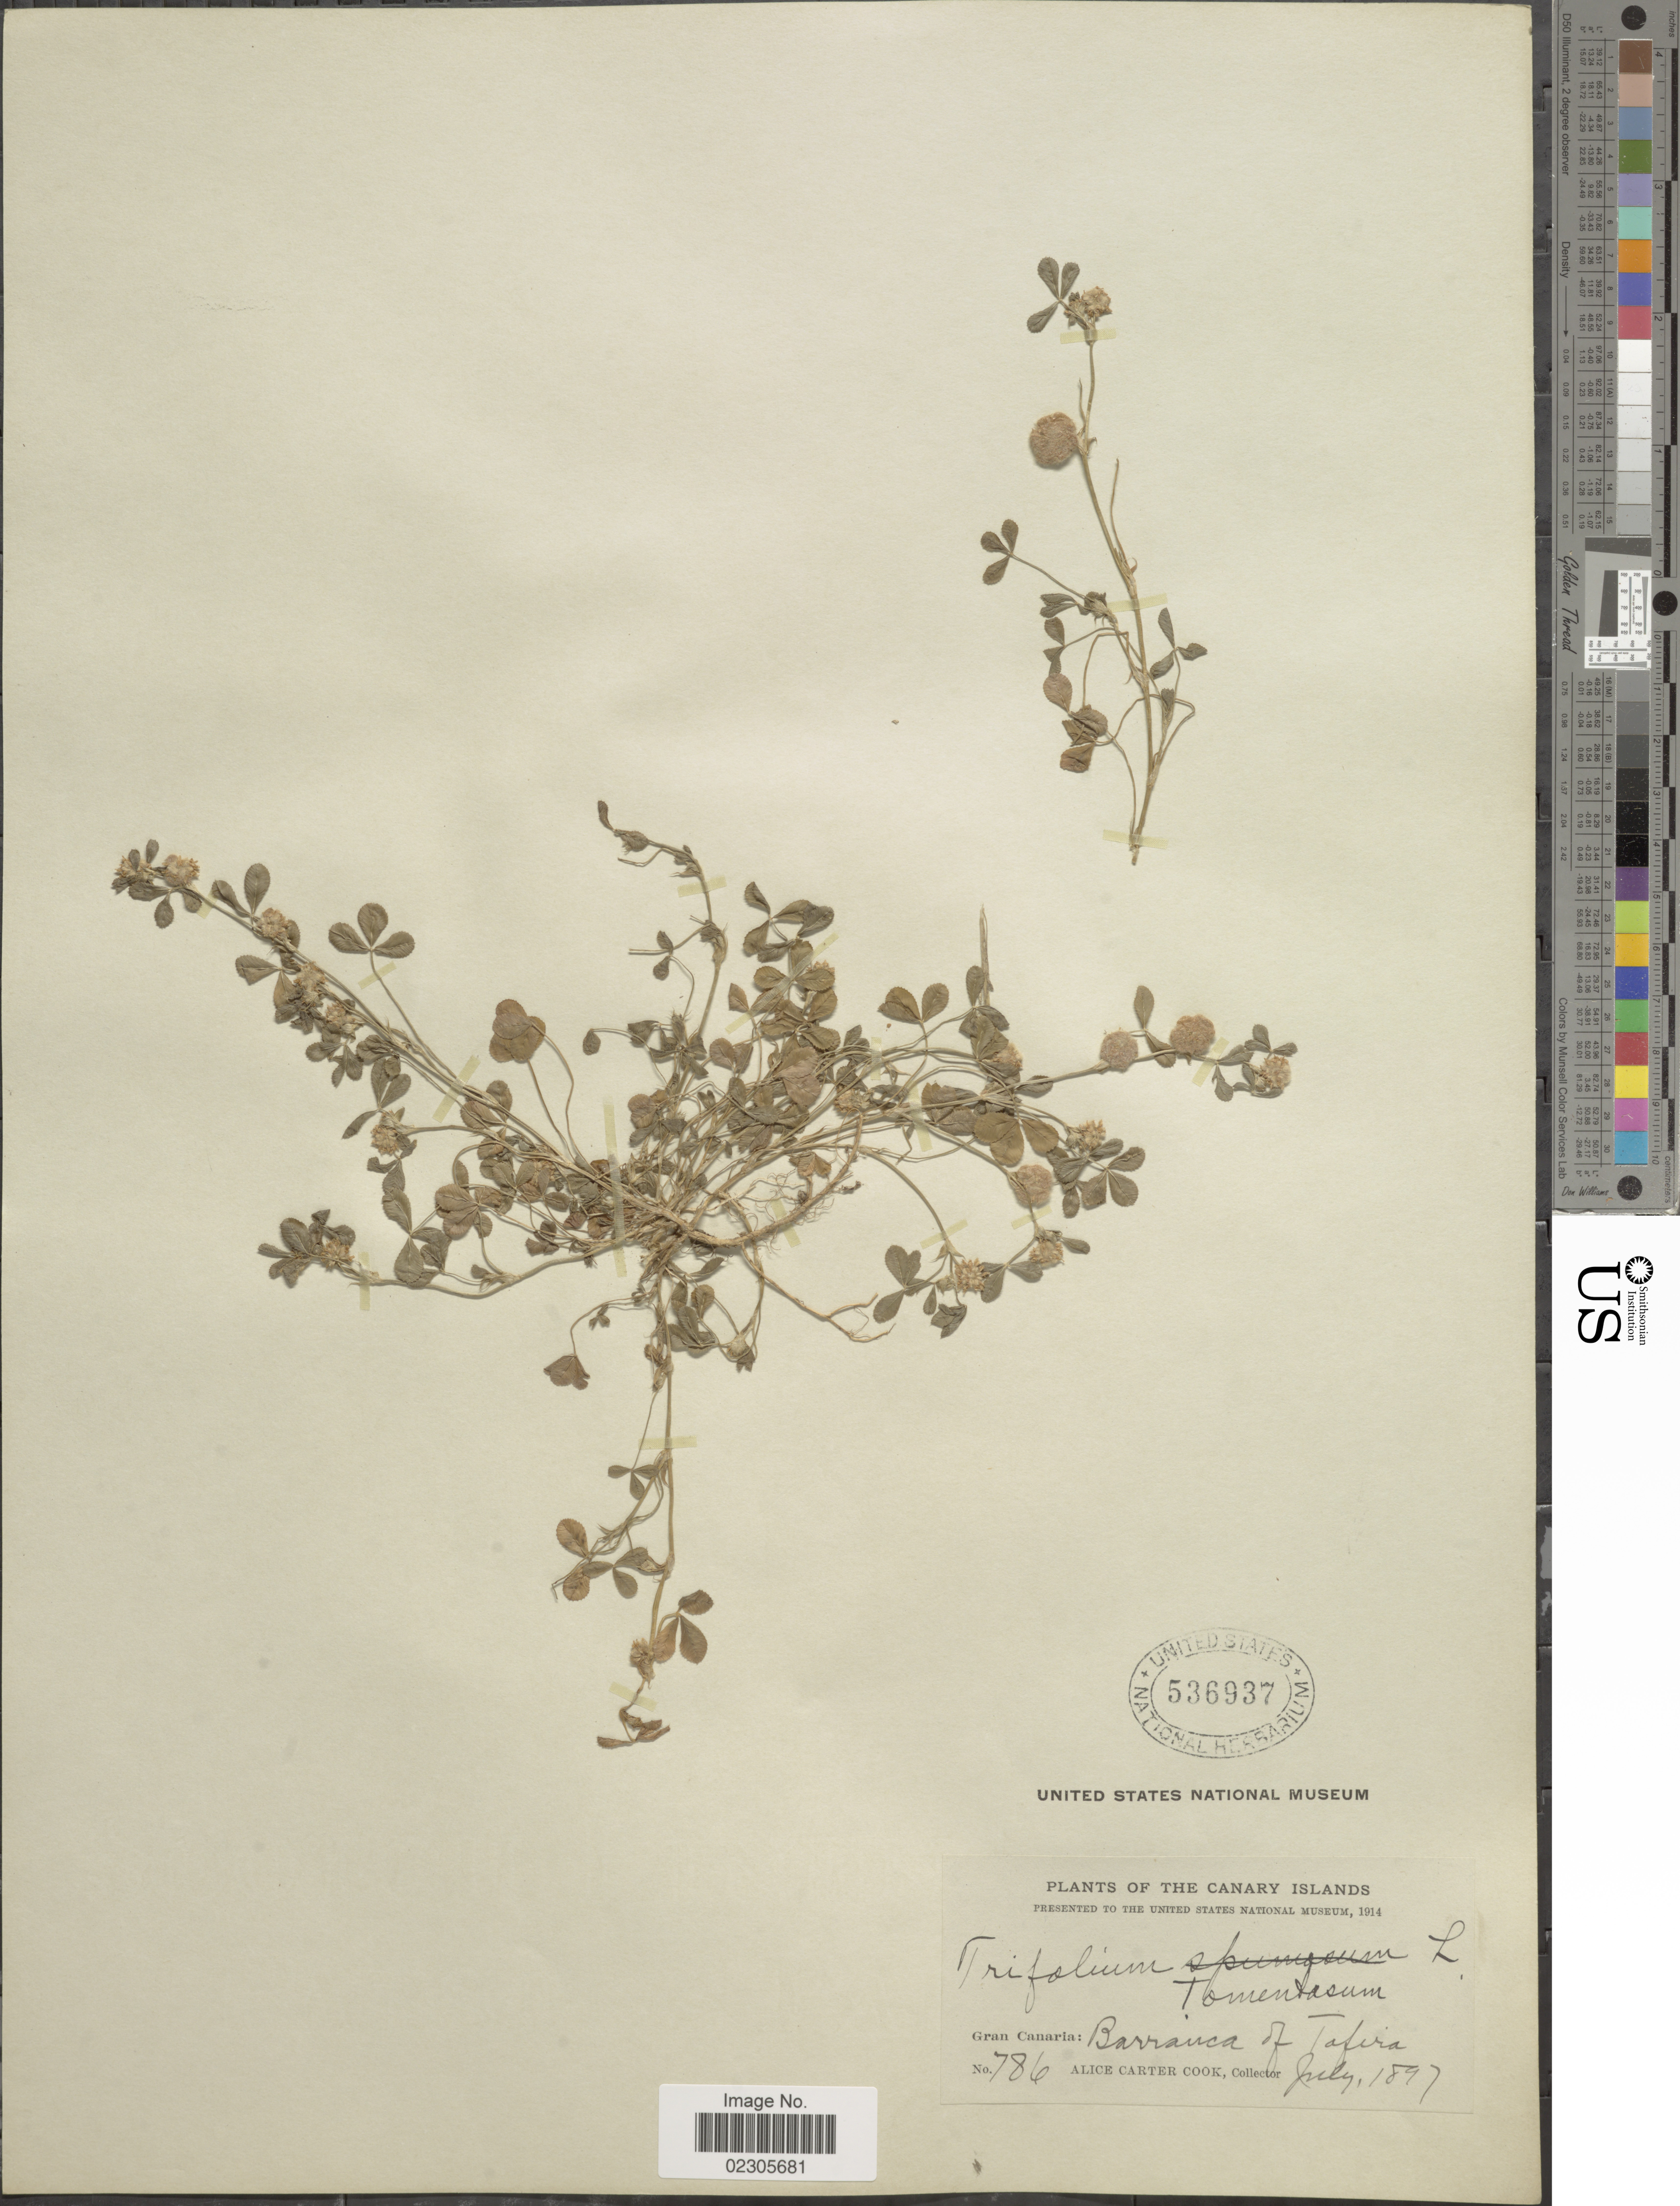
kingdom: Plantae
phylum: Tracheophyta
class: Magnoliopsida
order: Fabales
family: Fabaceae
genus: Trifolium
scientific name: Trifolium tomentosum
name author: L.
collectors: Alice C. Cook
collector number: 786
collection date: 1897-07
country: Spain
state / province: Canarias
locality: Canary island, Gran Canaria: Barranca of Tafira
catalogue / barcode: US 536937